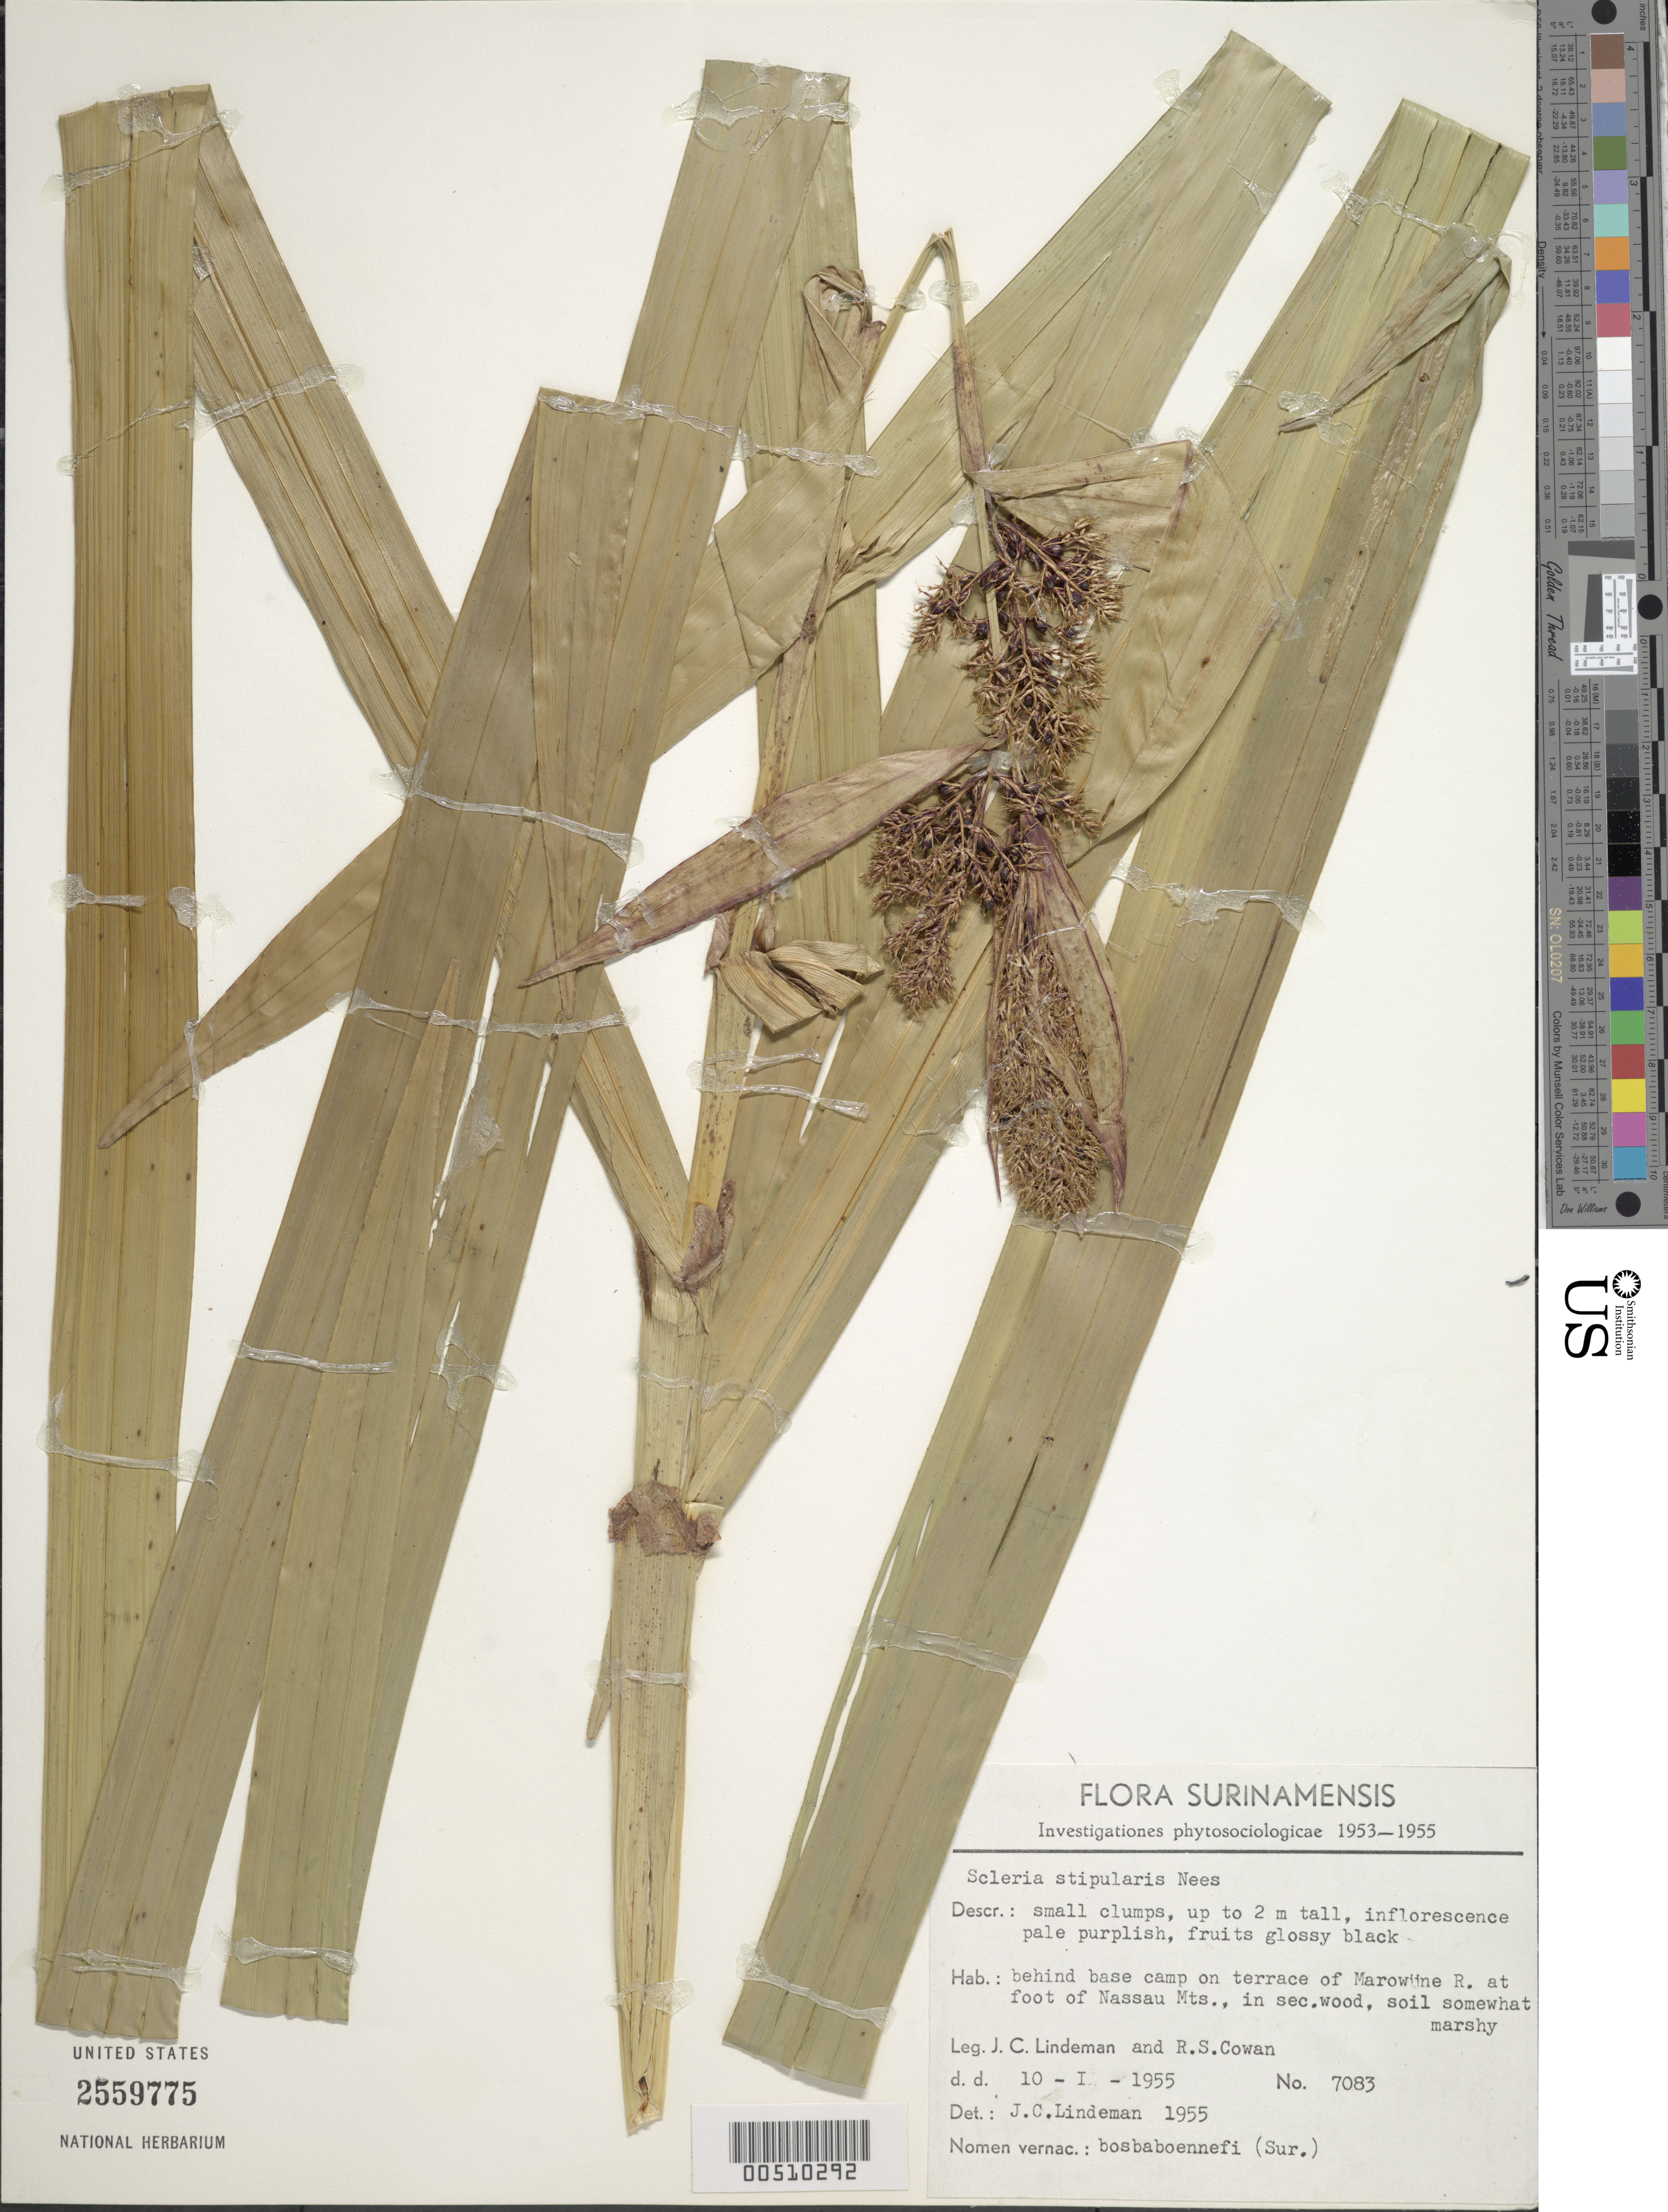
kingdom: Plantae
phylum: Tracheophyta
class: Liliopsida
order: Poales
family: Cyperaceae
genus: Scleria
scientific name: Scleria stipularis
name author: Nees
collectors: J. C. Lindeman & R. S. Cowan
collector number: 7083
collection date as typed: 10 Jan 1955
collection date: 1955-01-10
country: Suriname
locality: Behind base camp on terrace of Marowijne River at foot of Nassau Mts.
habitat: In secondary forest, soil somewhat marshy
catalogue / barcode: US 2559755